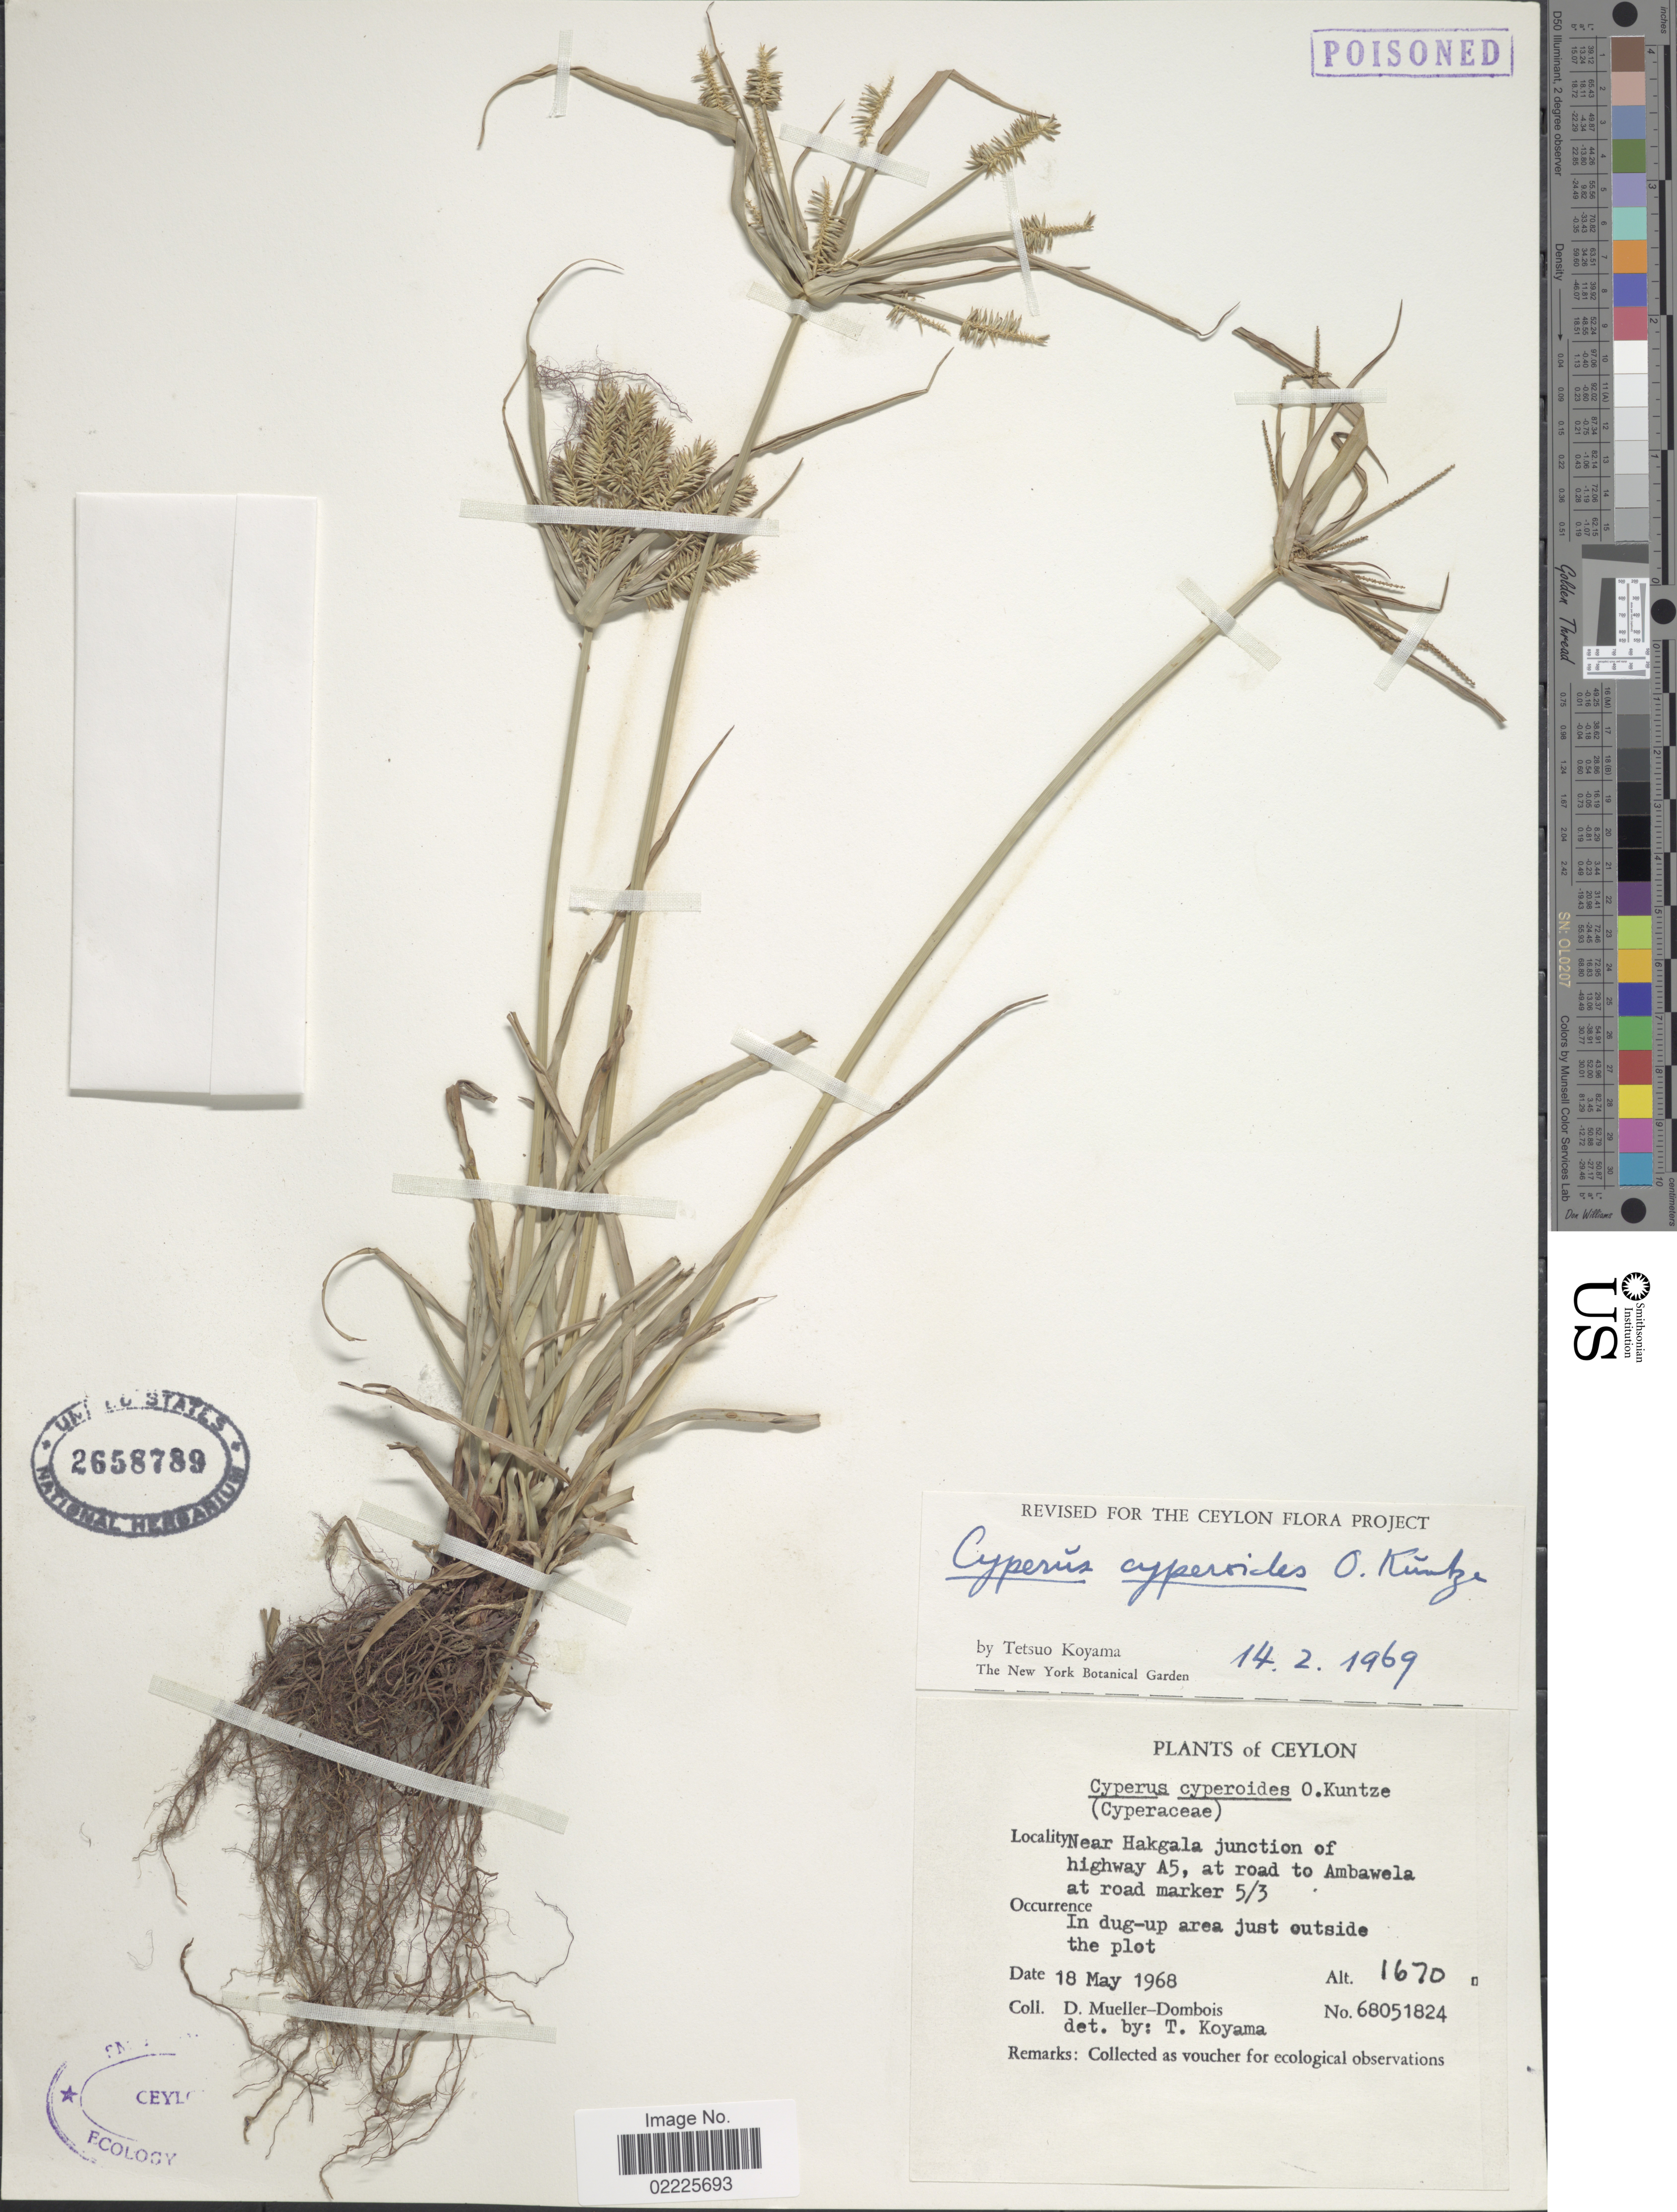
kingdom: Plantae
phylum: Tracheophyta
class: Liliopsida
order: Poales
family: Cyperaceae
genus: Cyperus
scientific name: Cyperus cyperoides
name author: (L.) Kuntze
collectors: D. Mueller-Dombois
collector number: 68051824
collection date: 1968-05-18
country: Sri Lanka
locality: Ceylon, Near Hakgala junction of highway to Ambawela at road marker 5/3, in dug-up area just outside the plot.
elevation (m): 1670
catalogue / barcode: US 2658789